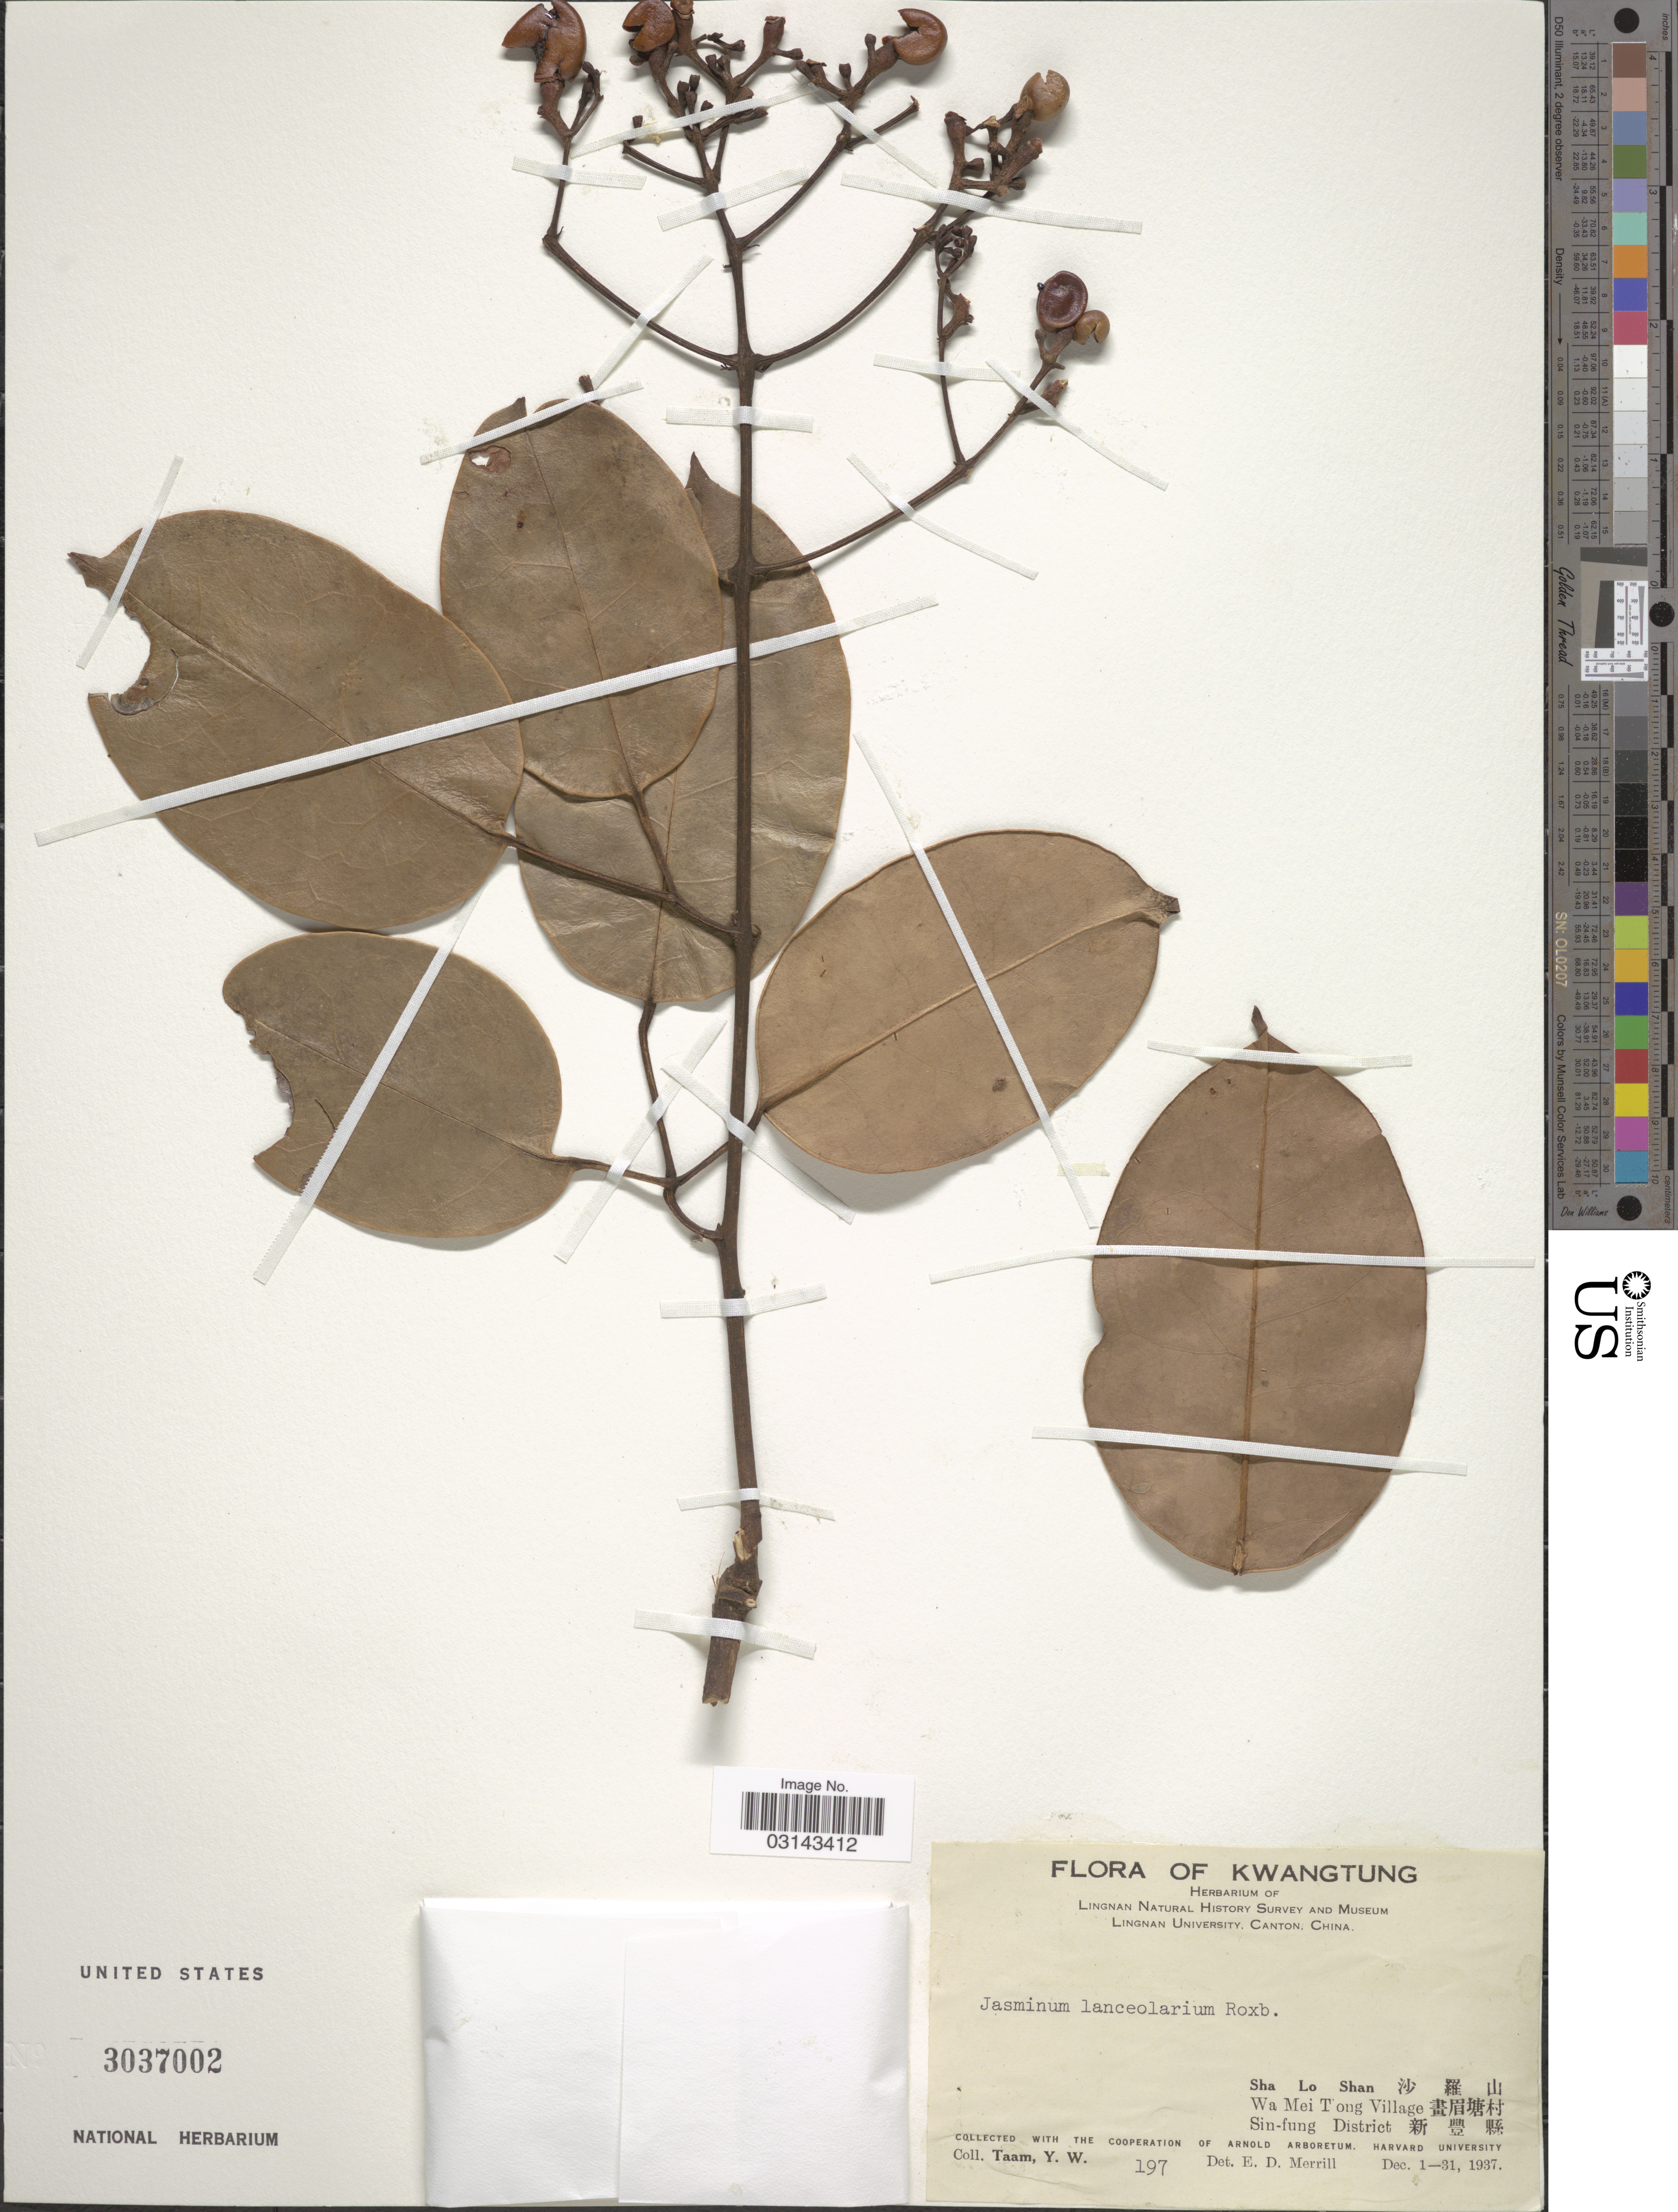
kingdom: Plantae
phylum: Tracheophyta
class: Magnoliopsida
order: Lamiales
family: Oleaceae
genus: Jasminum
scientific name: Jasminum lanceolarium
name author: Roxb.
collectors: Y. W. Taam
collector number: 197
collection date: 1937-12-01/1937-12-31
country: China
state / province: Guangdong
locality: Kwatung.Sha Lo Shan Wa Mei T'ong Village Sin-fung District .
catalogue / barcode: US 3037002